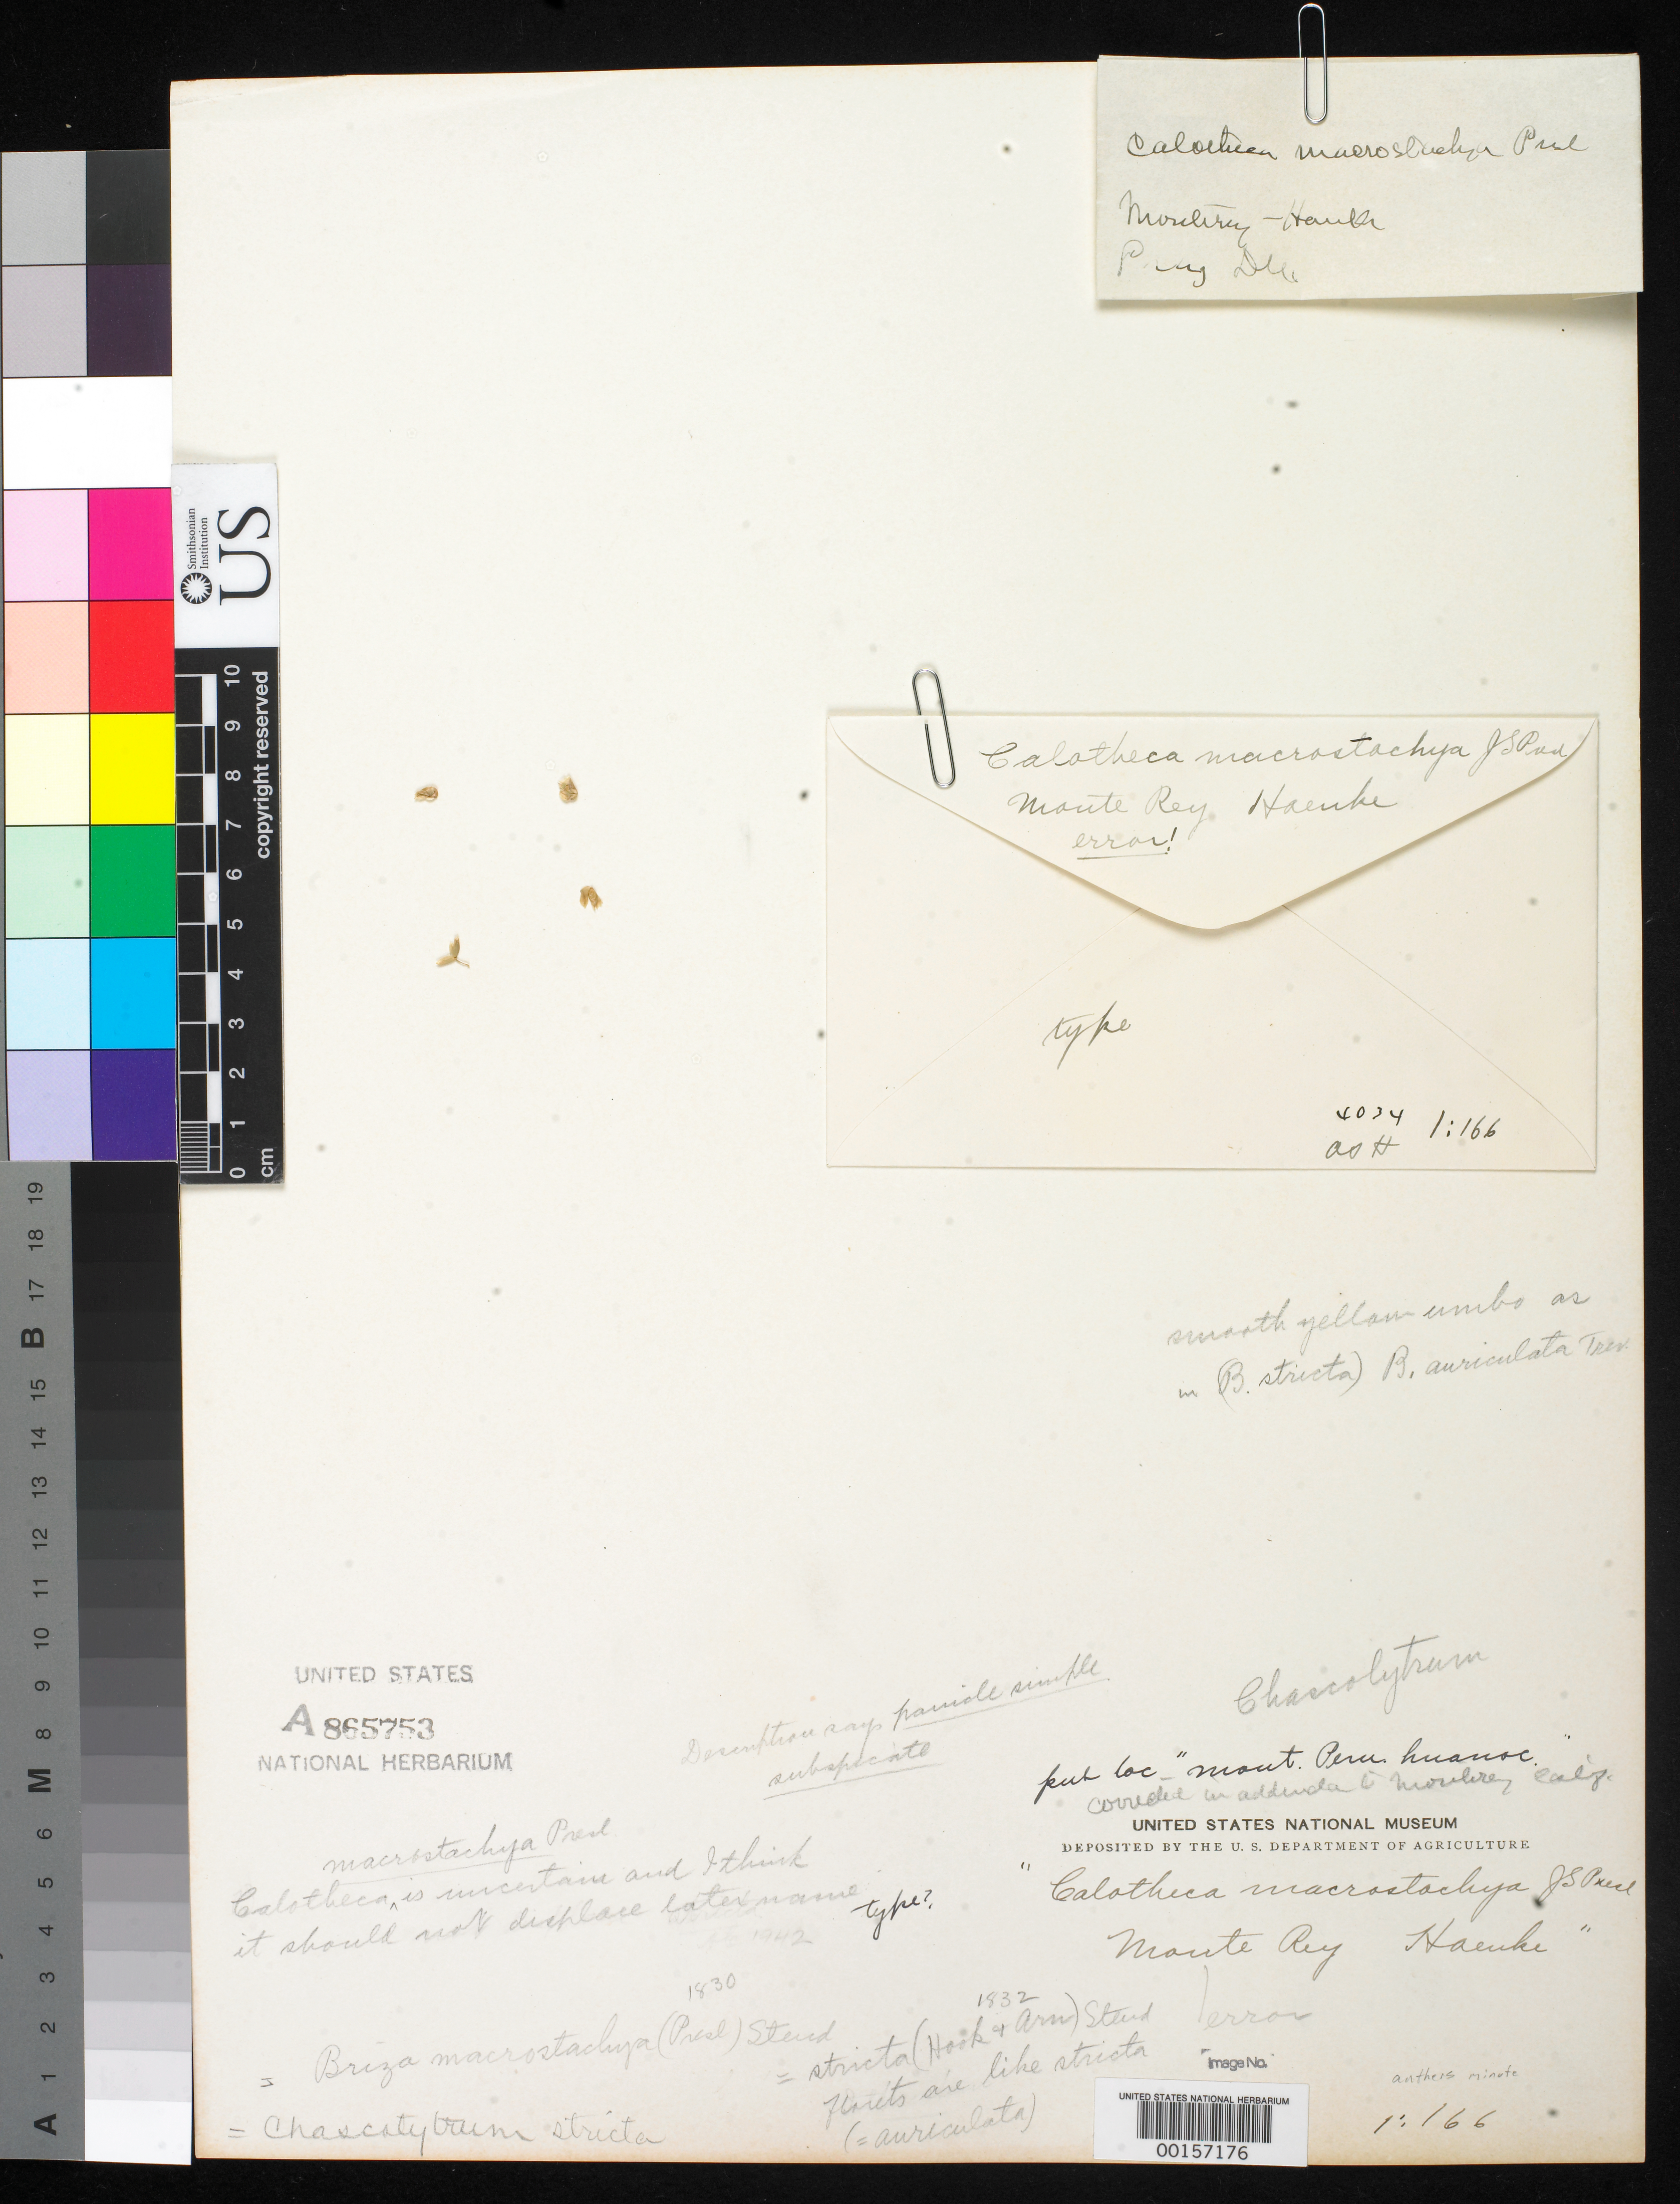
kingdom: Plantae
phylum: Tracheophyta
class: Liliopsida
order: Poales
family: Poaceae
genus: Calotheca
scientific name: Calotheca macrostachya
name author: C. Presl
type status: Type Fragment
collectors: T. P. X. Haenke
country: Peru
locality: in montanis Peruviae Huanoccensibus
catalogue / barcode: US 865753A